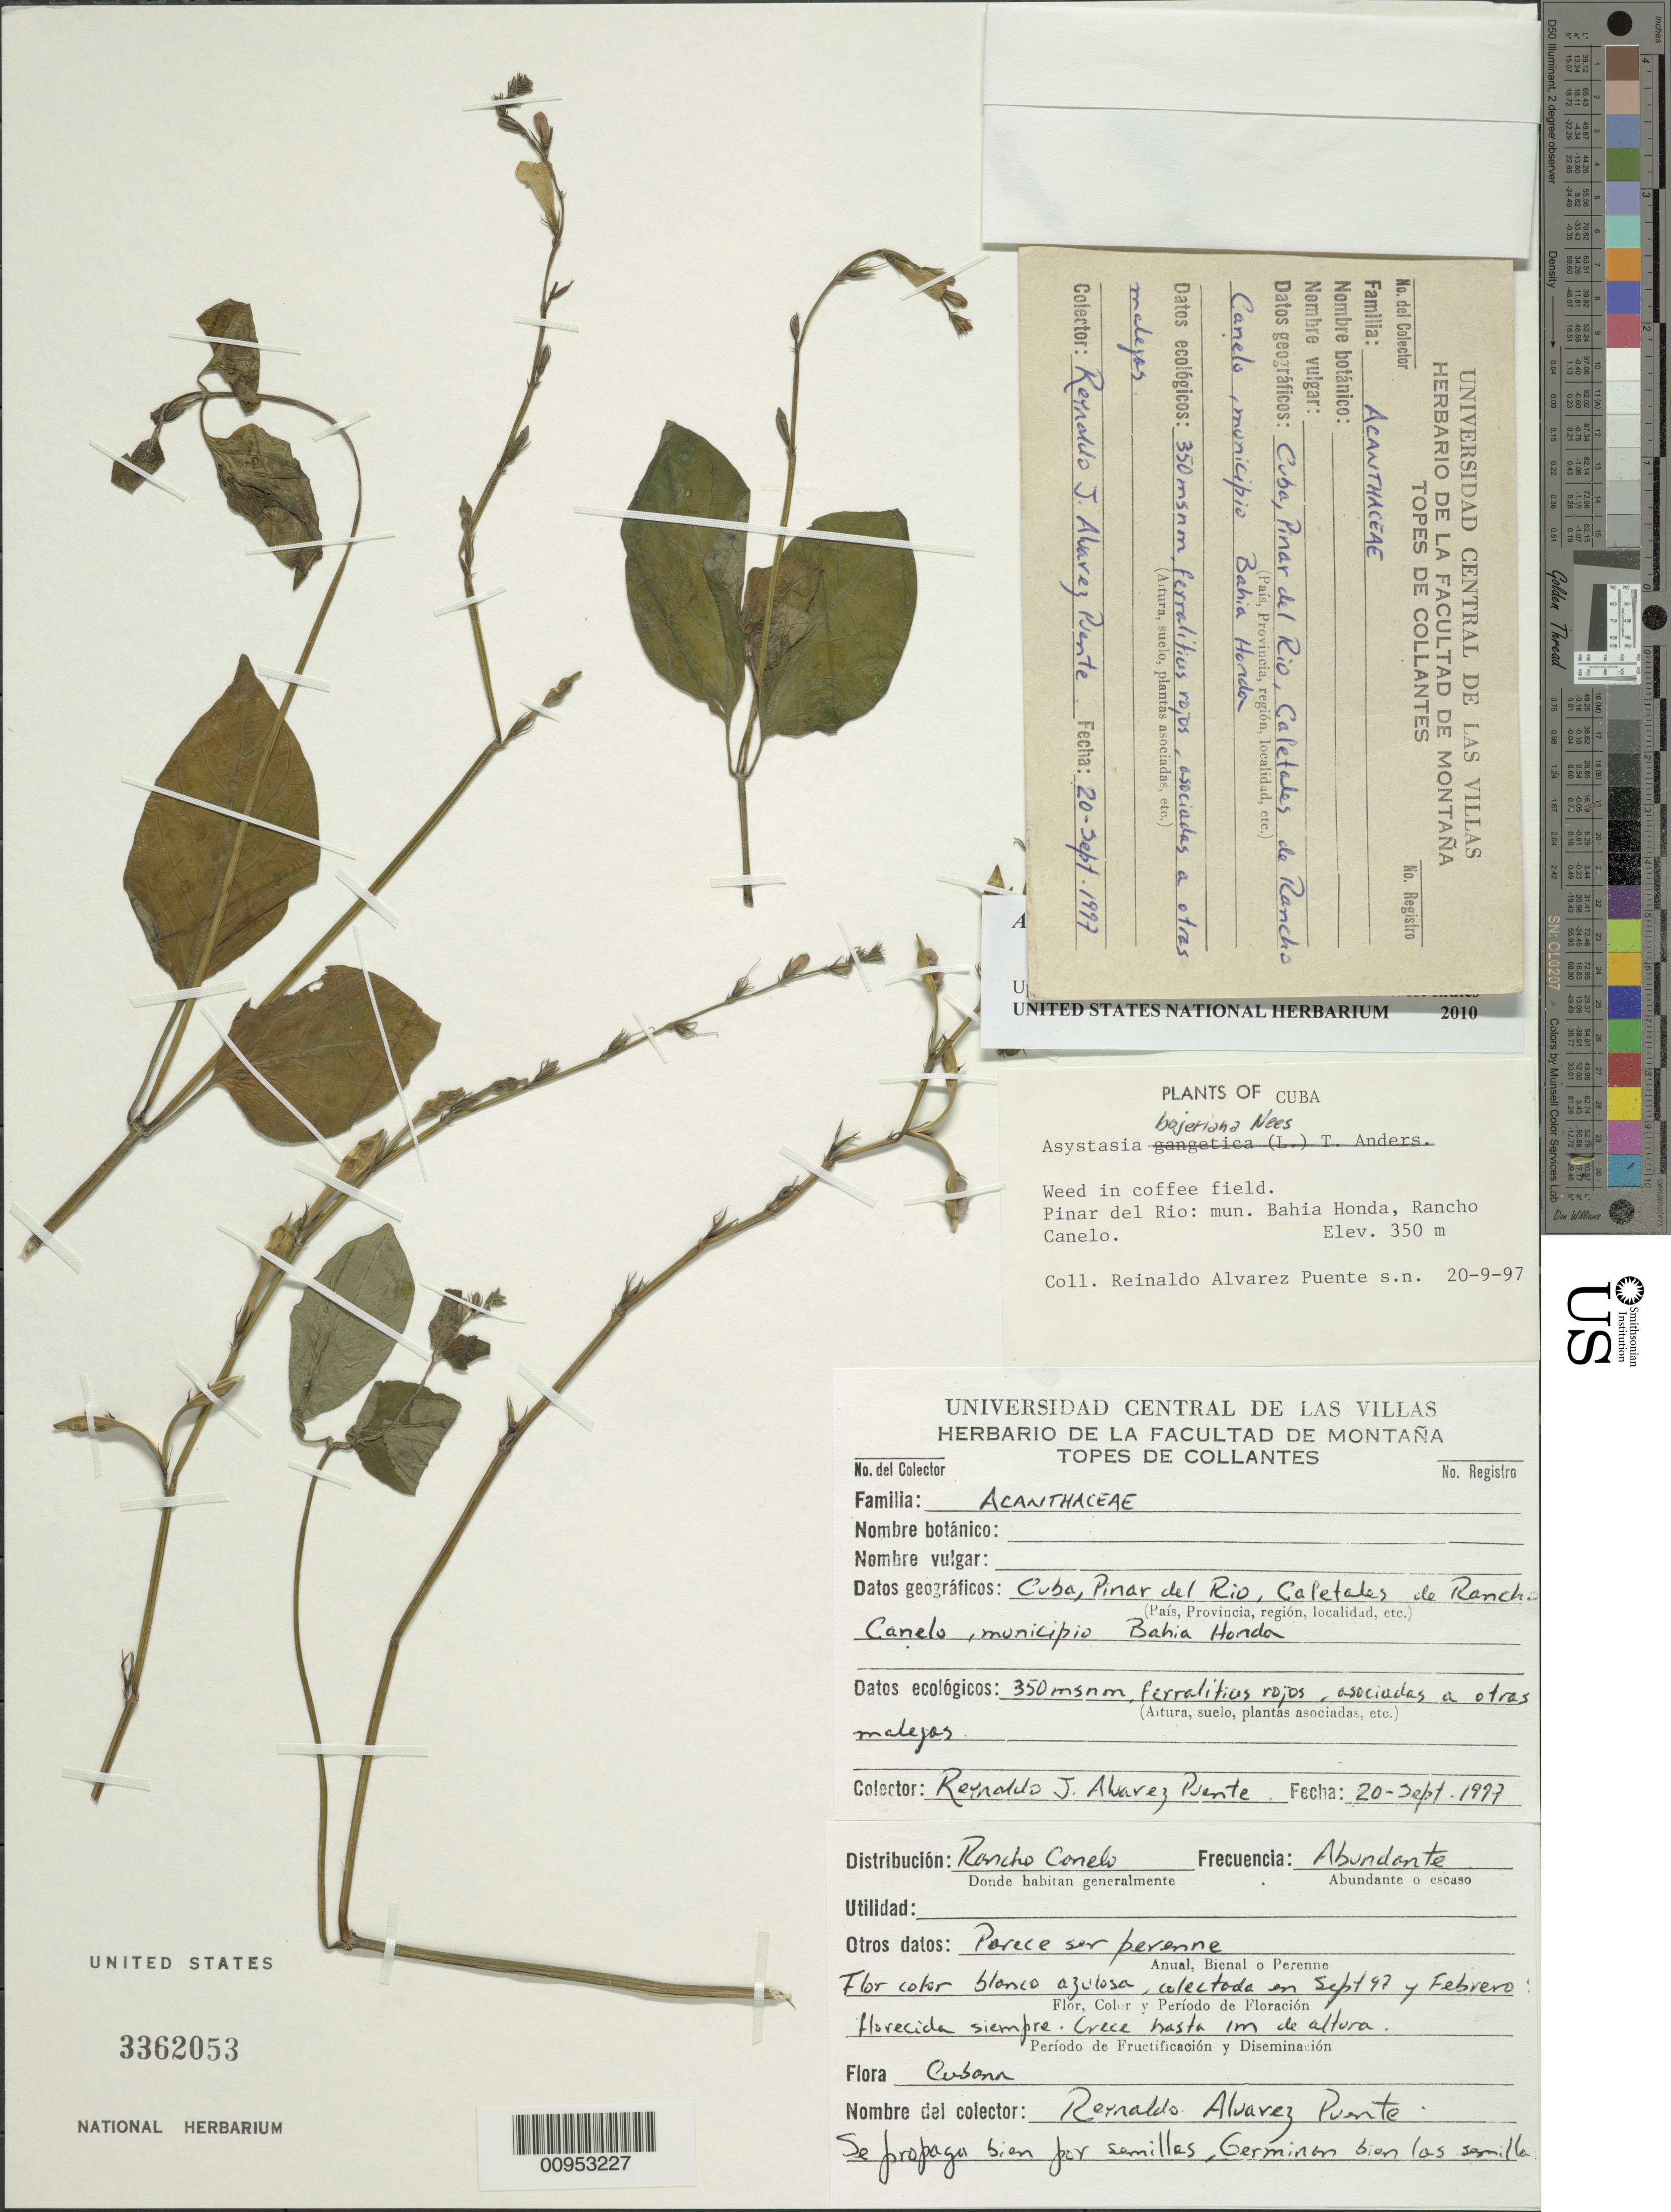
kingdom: Plantae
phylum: Tracheophyta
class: Magnoliopsida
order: Lamiales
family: Acanthaceae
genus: Asystasia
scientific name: Asystasia gangetica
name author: (L.) T. Anderson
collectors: A. Puente-Reinhardt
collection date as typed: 20 Sep 1997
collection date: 1997-09-20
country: Cuba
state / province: Pinar del Rio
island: Cuba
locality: Mun Bahia Honda, Rancho Canelo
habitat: Ferraliticos rojos, asociadas a otras malegas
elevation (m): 350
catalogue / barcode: US 3362053